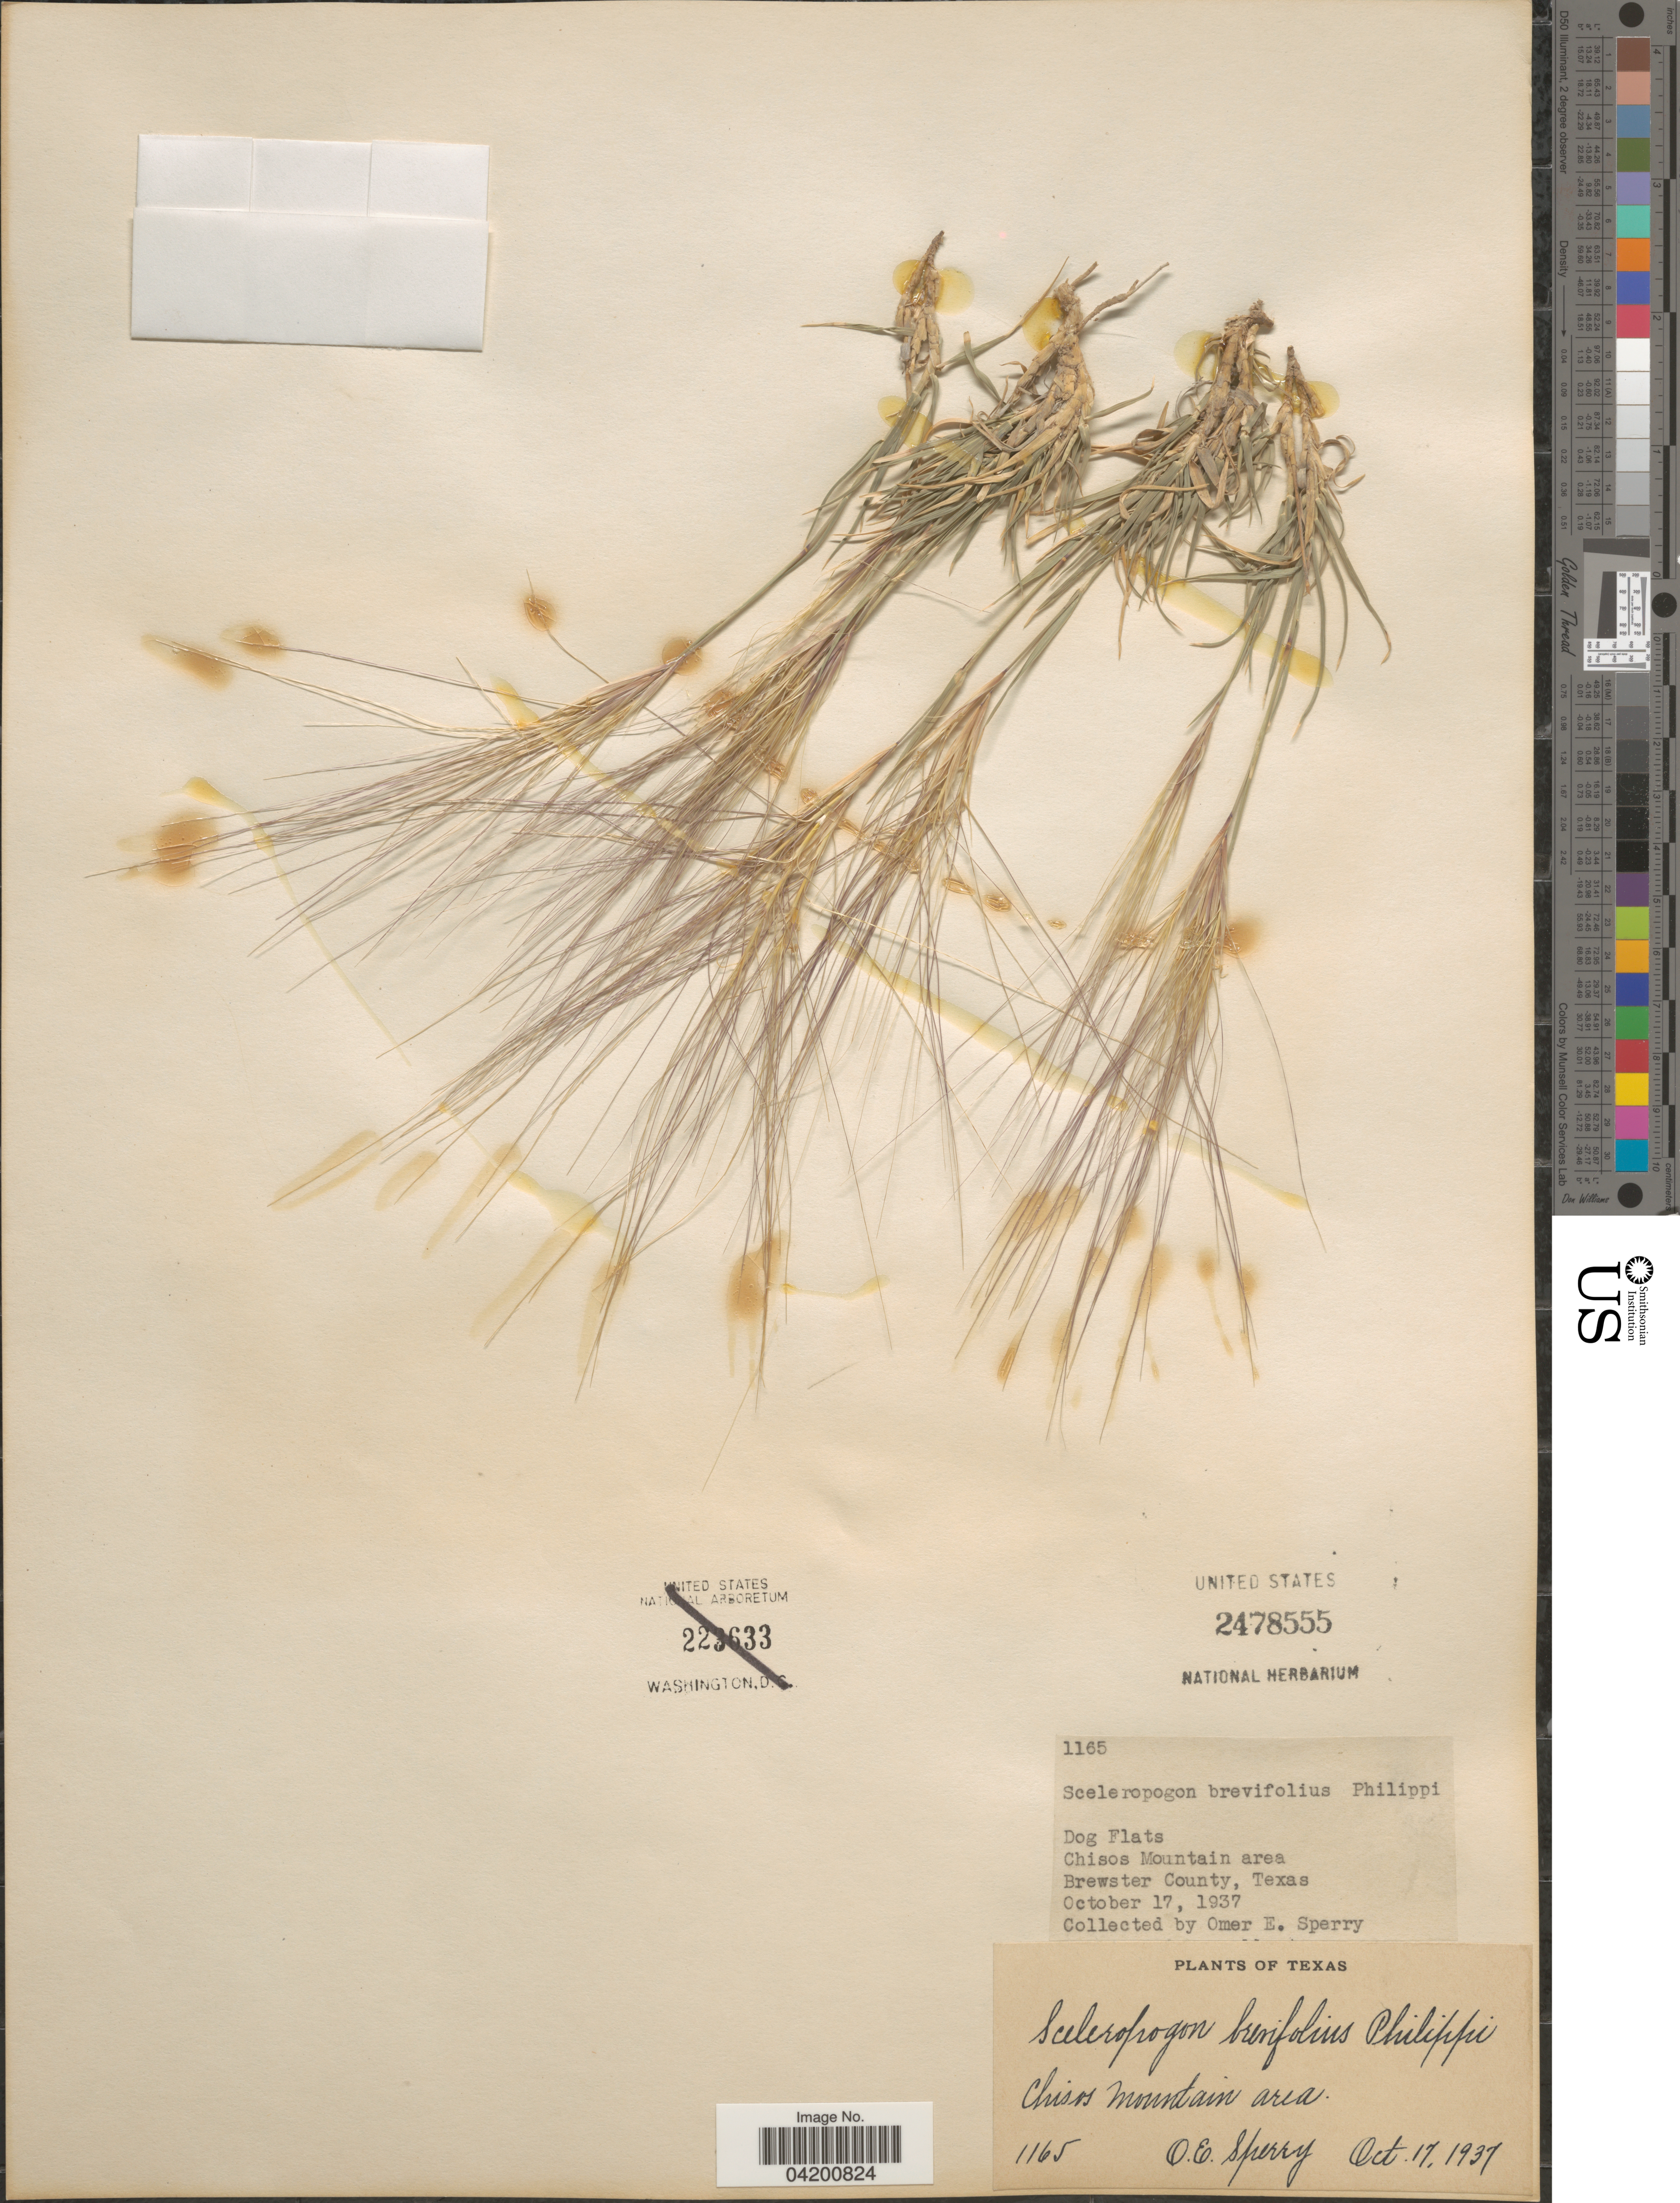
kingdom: Plantae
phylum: Tracheophyta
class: Liliopsida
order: Poales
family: Poaceae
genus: Scleropogon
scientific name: Scleropogon brevifolius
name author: Phil.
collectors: O. E. Sperry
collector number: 1165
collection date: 1937-10-17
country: United States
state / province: Texas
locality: Dog Flats. Chisos Mountain area. Brewster County.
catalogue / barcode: US 2478555